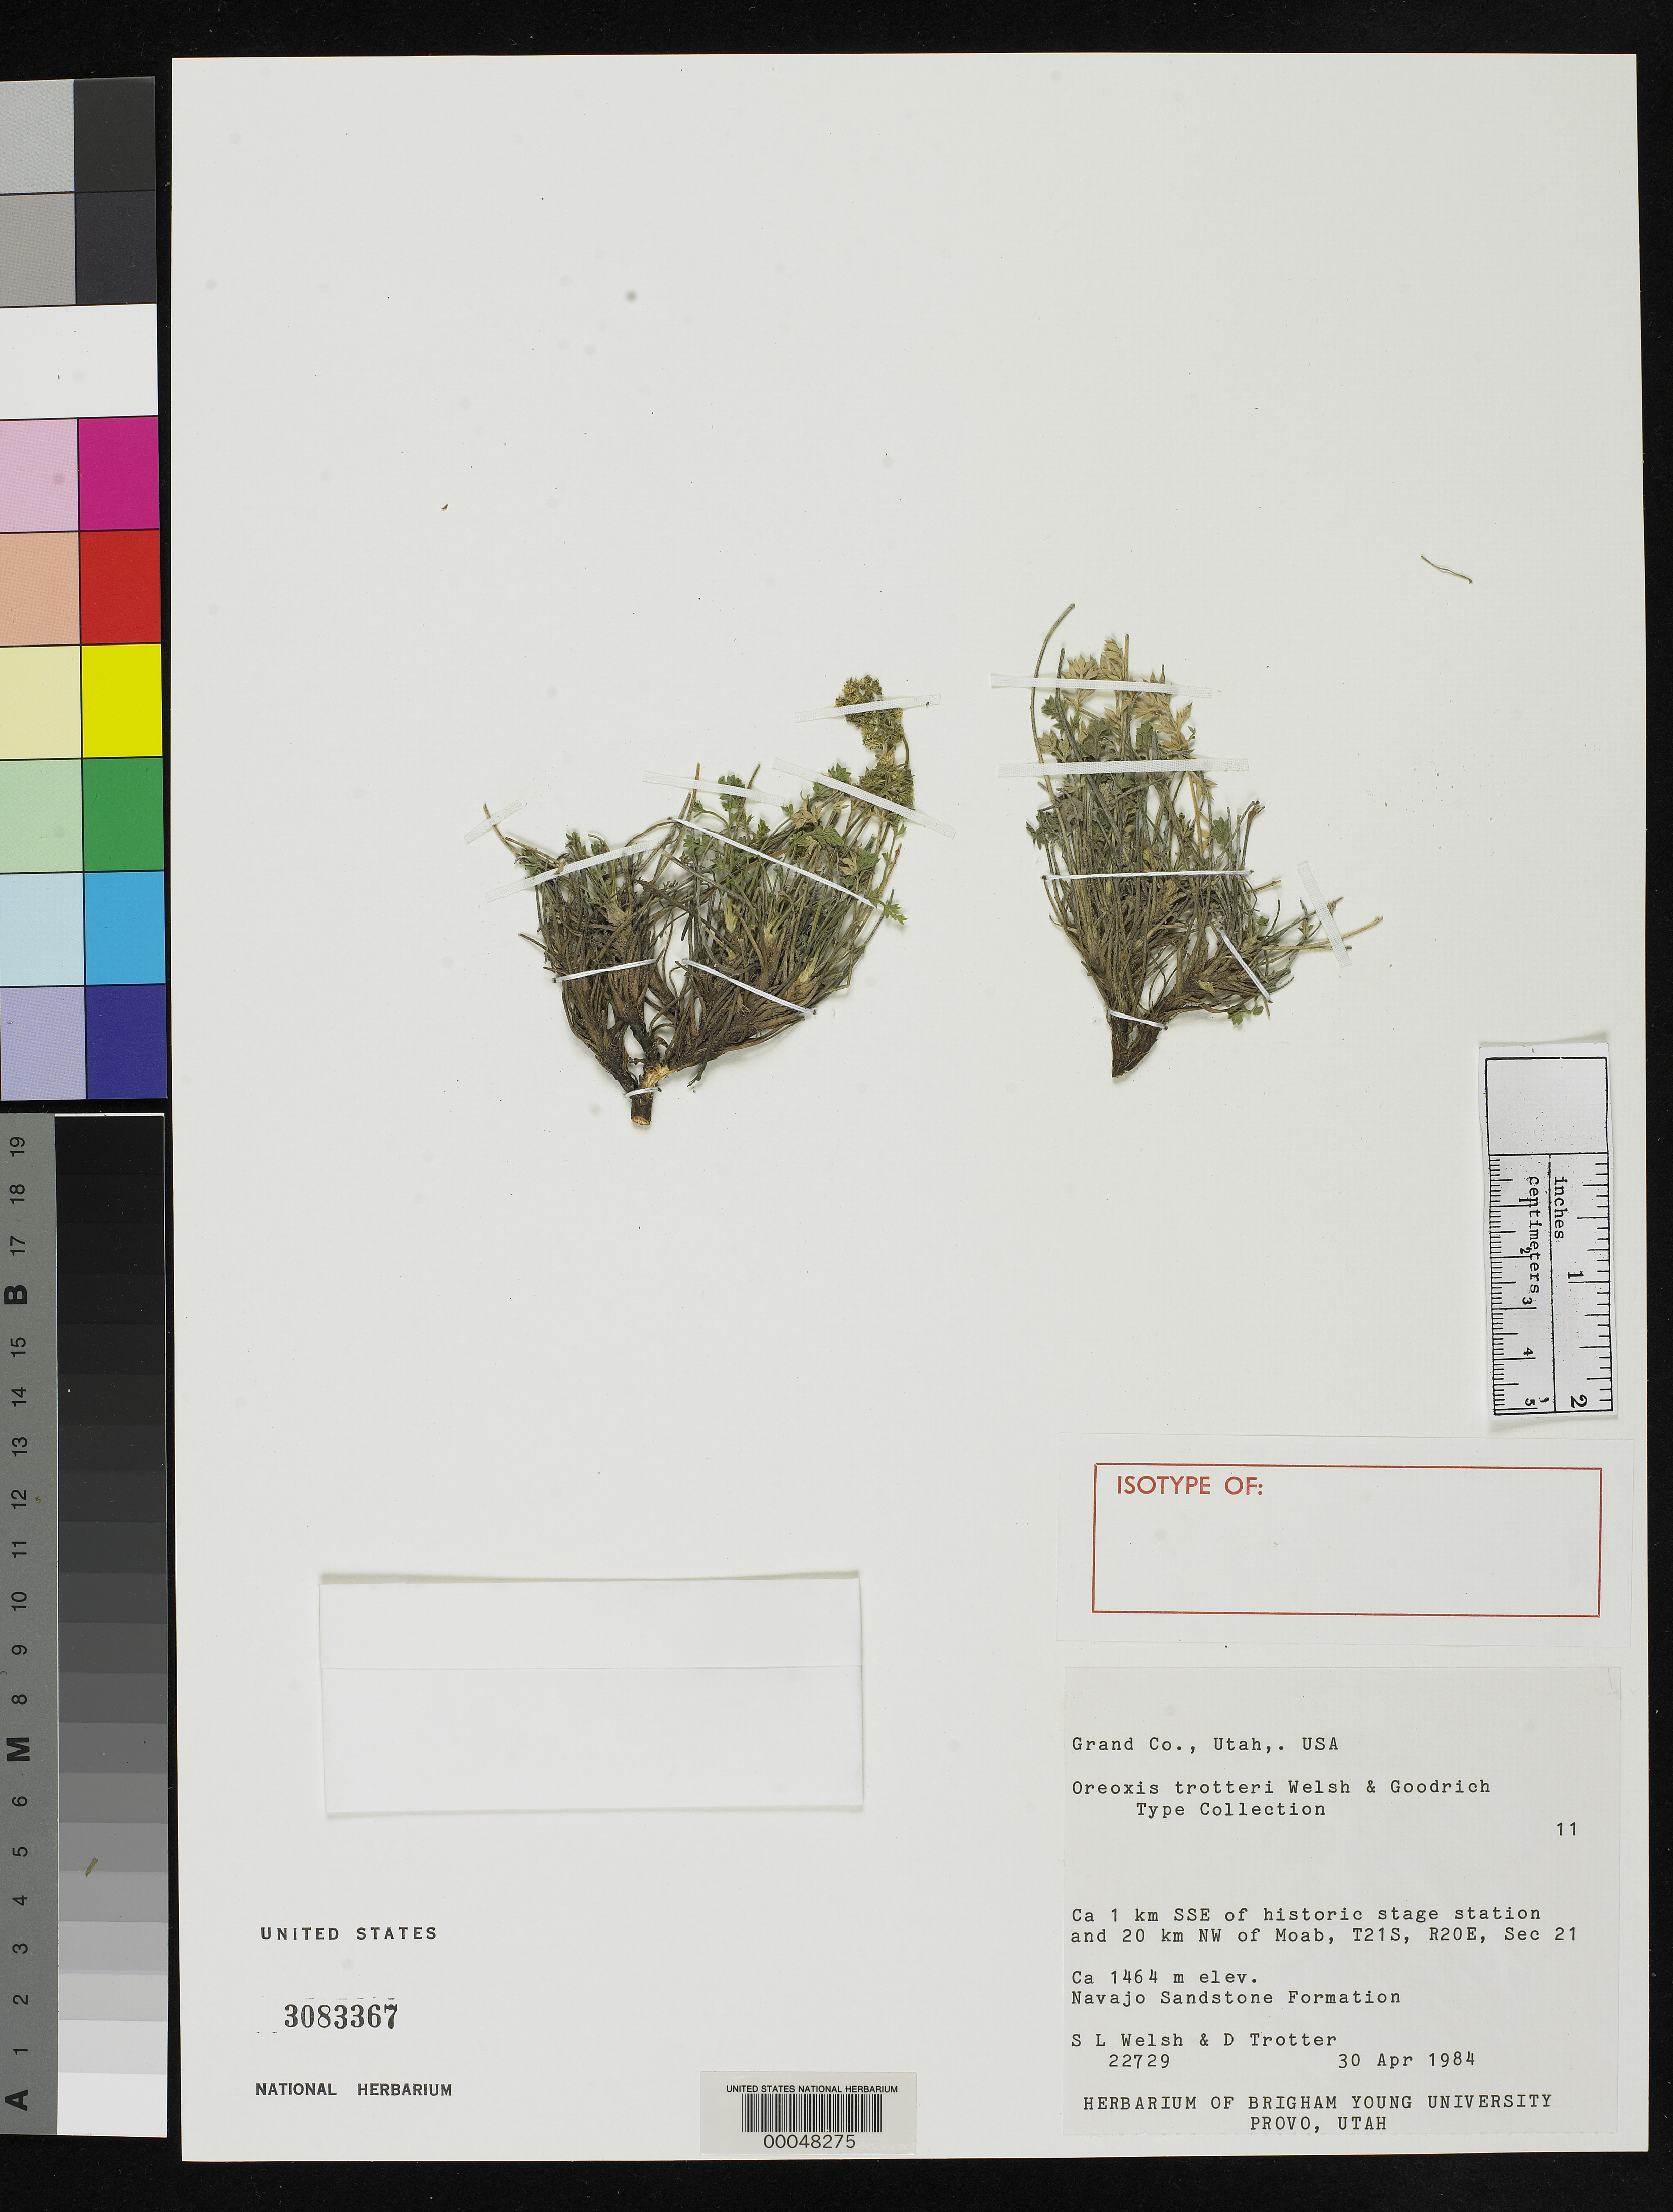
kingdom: Plantae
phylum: Tracheophyta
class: Magnoliopsida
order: Apiales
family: Apiaceae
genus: Oreoxis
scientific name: Oreoxis trotteri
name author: S.L. Welsh & Goodrich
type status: Isotype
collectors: S. Welsh & D. Trotter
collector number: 22729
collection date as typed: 30 Apr 1984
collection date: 1984-04-30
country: United States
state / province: Utah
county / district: Grand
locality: Ca 1 km. SSE of historic stage station and 20 km. NW of Moab, t21s, r20e, sec 21.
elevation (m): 1464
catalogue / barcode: US 3083367